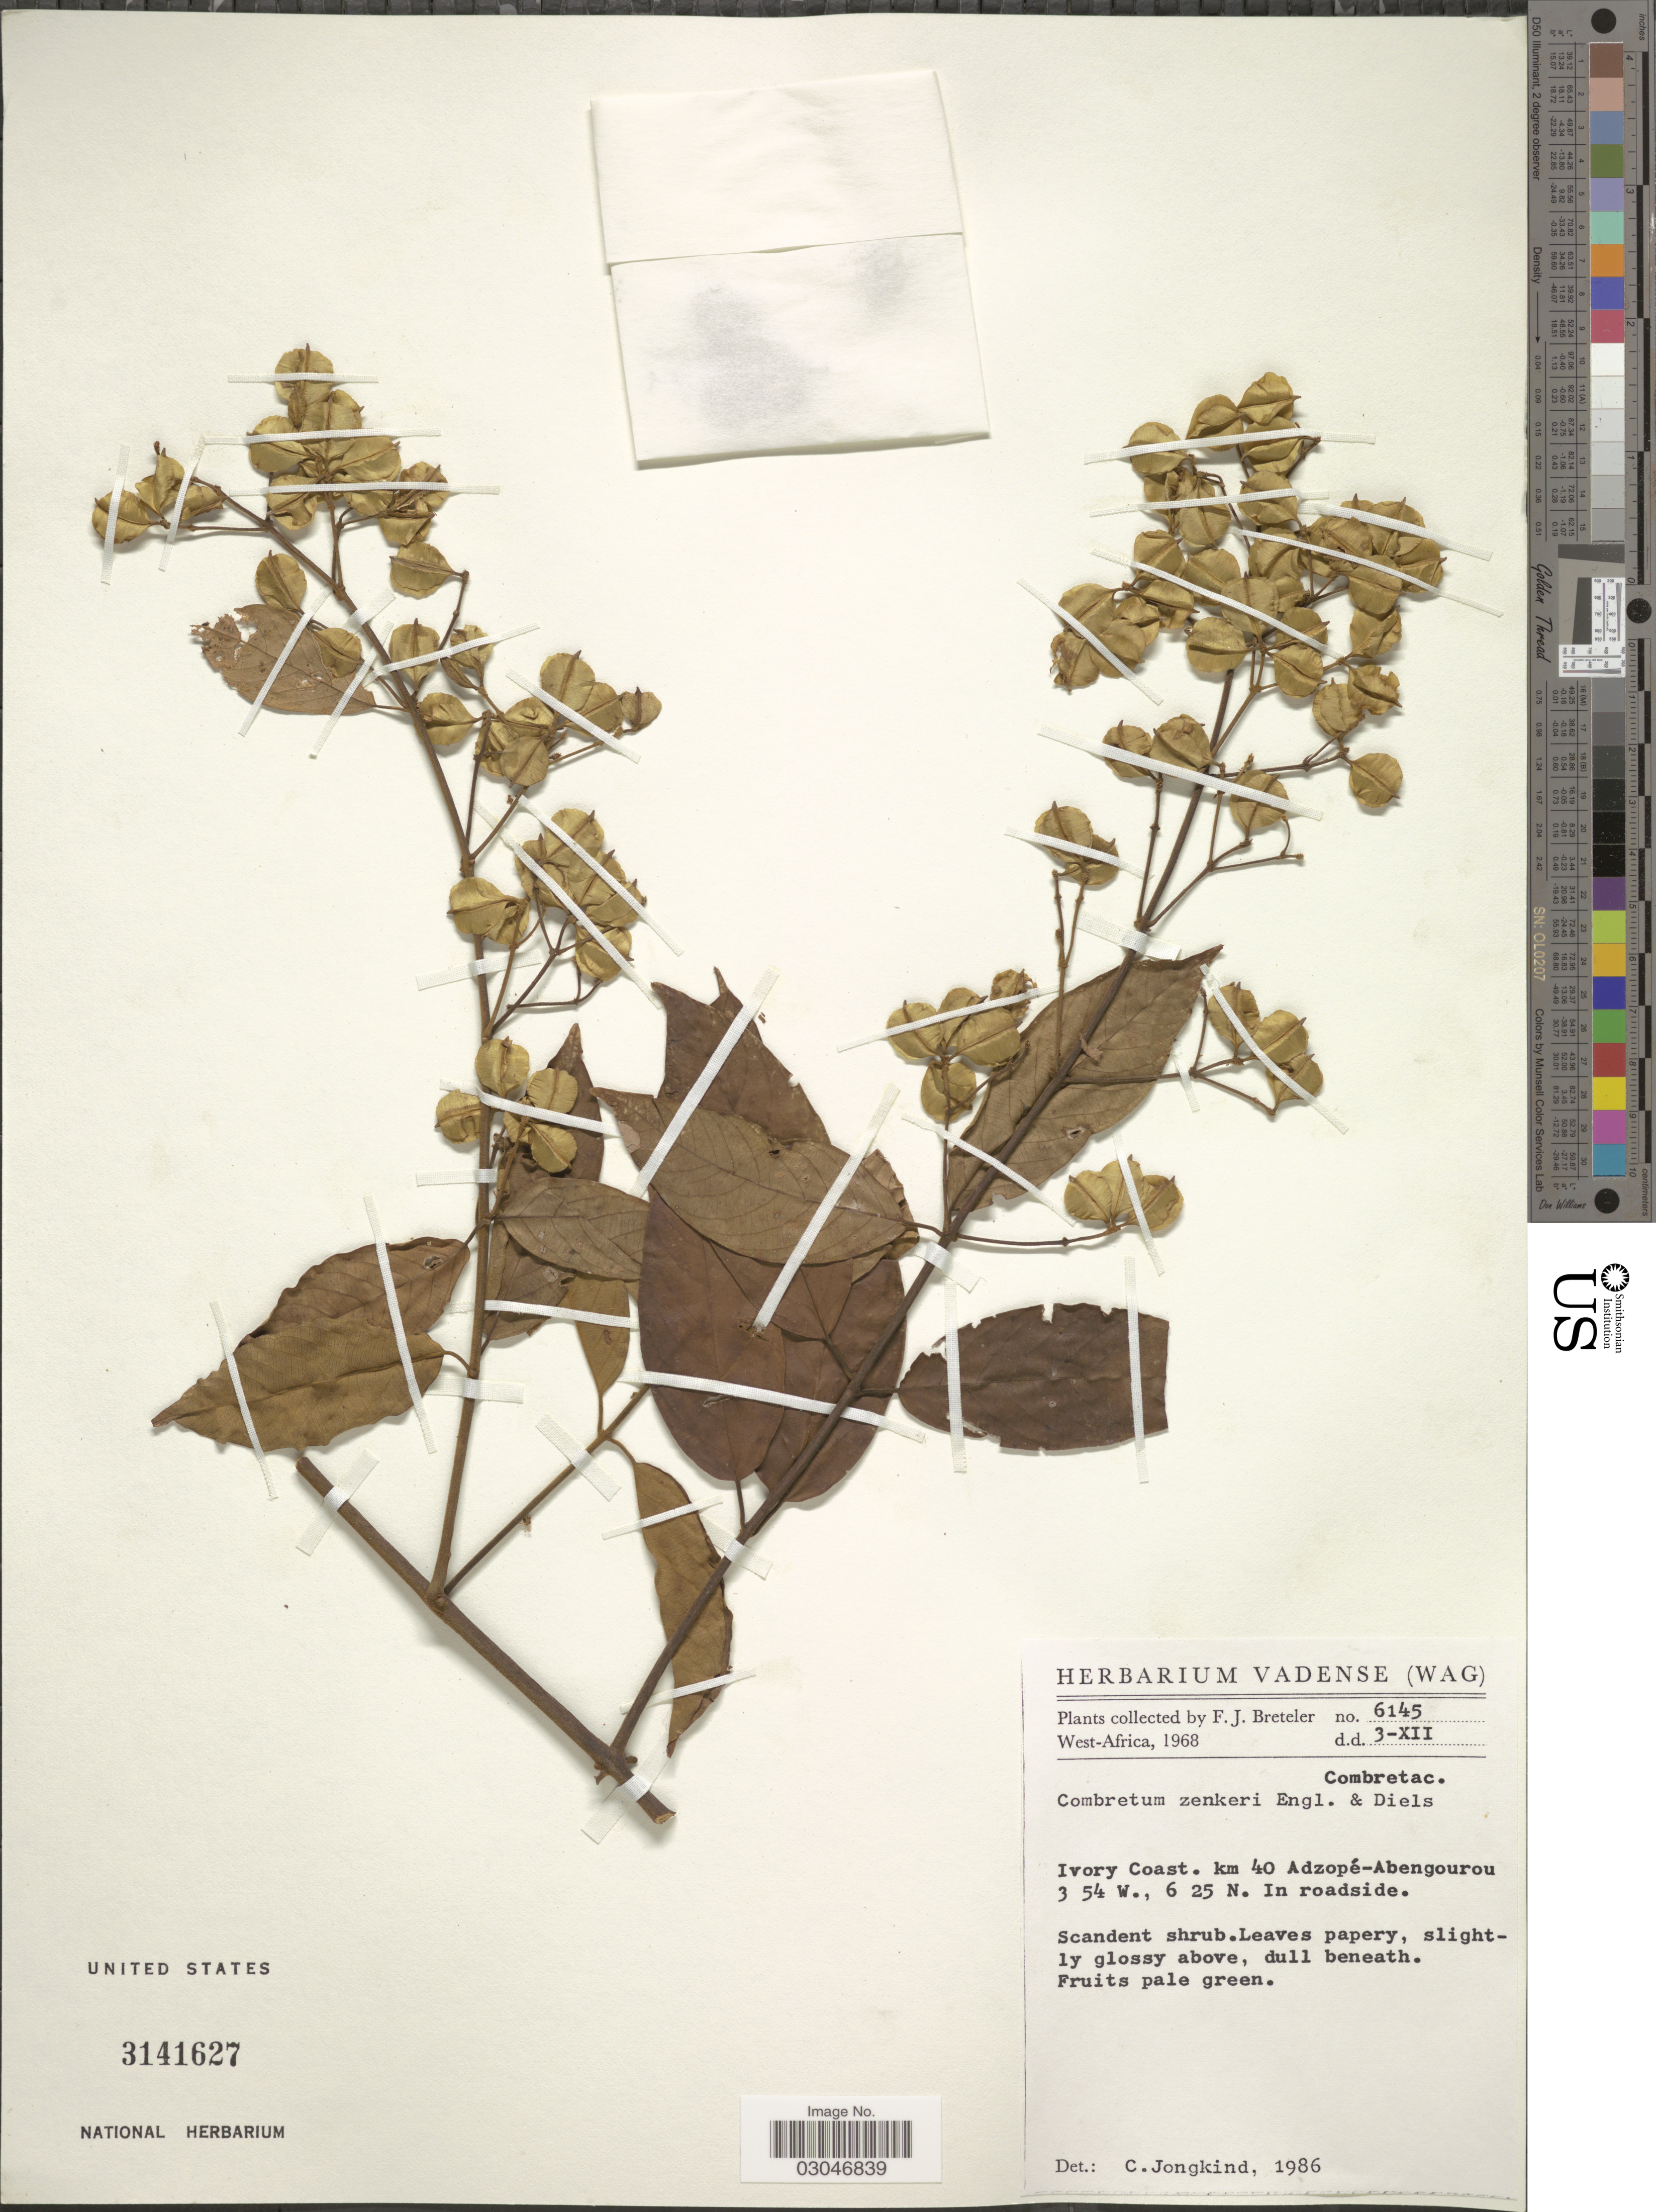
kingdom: Plantae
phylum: Tracheophyta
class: Magnoliopsida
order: Myrtales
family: Combretaceae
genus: Combretum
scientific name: Combretum zenkeri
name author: Engl. & Diels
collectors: F. J. Breteler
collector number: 6145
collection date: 1968-12-03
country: Ivory Coast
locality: Km 40 Adzopé-Abengourou.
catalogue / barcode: US 3141627